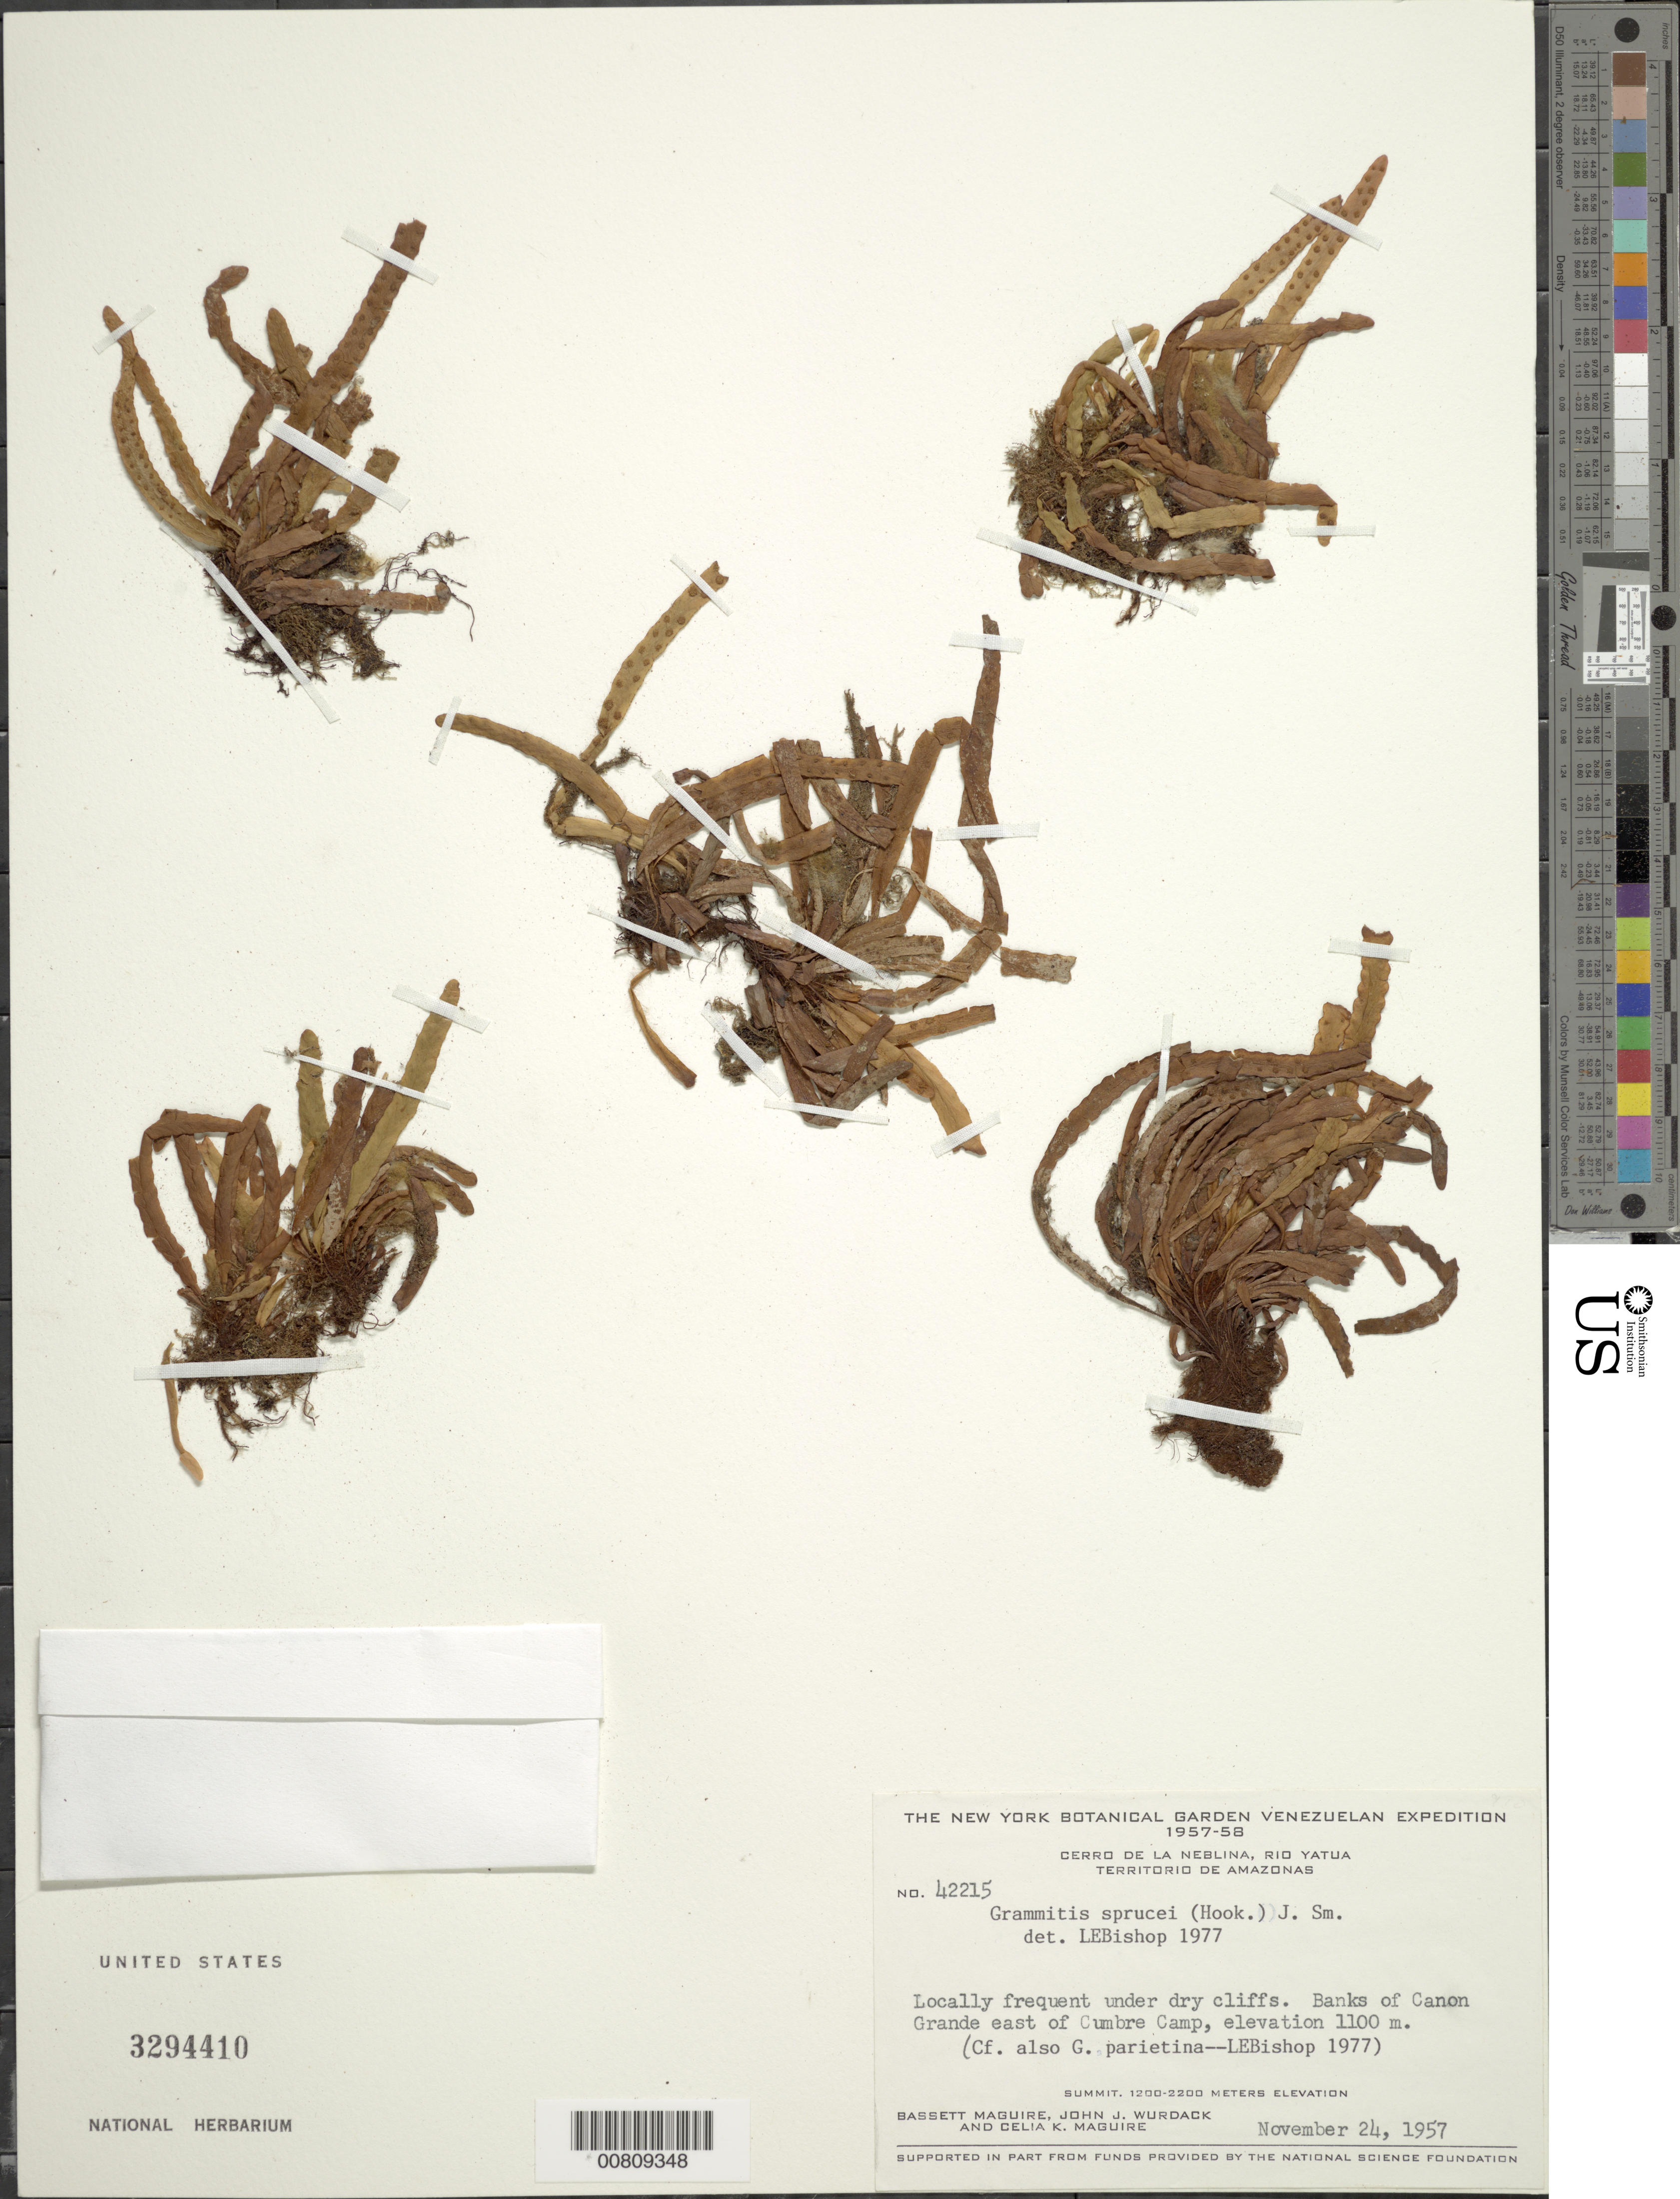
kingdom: Plantae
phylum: Tracheophyta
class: Polypodiopsida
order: Polypodiales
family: Polypodiaceae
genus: Enterosora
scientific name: Enterosora parietina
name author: (Klotzsch) L.E. Bishop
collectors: B. Maguire, J. J. Wurdack & C. K. Maguire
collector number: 42215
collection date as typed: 24-Nov-57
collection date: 1957-11-24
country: Venezuela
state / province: Amazonas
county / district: Río Negro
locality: Cerro de la Neblina, Río Yatua, along Cañon Grande, E of Cumbre Camp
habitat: Under dry cliffs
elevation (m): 1100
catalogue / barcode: US 3294410